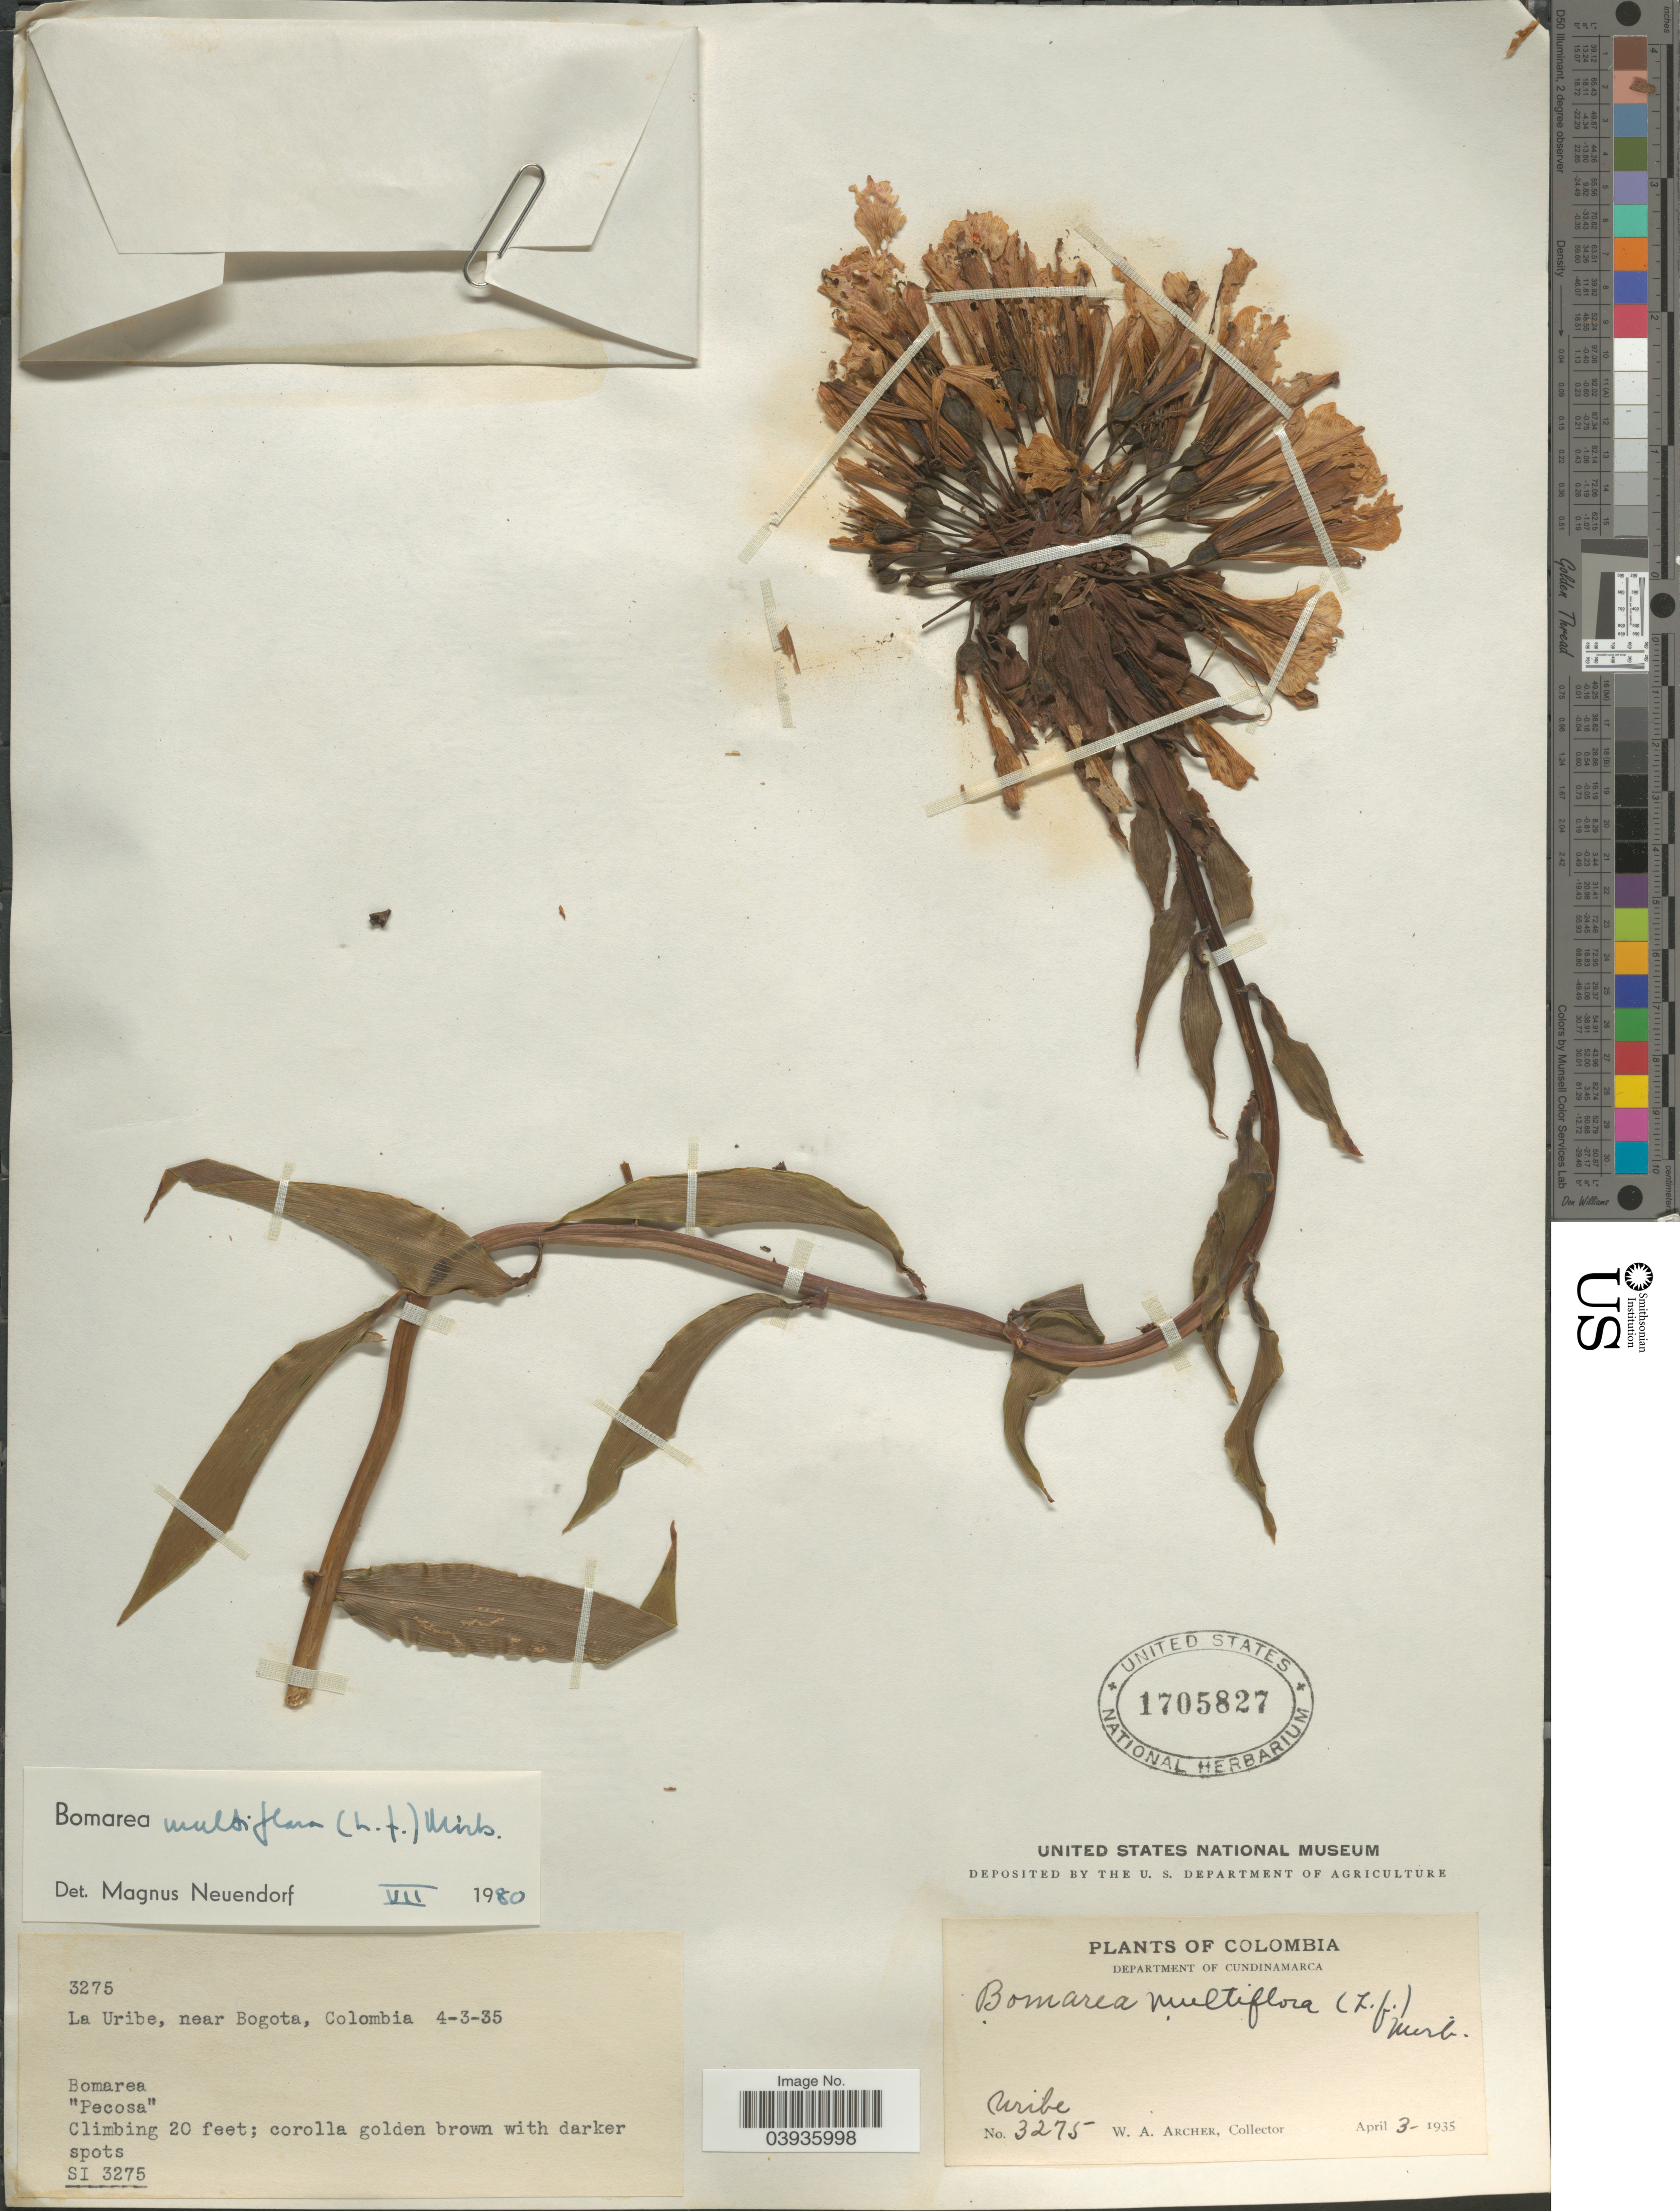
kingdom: Plantae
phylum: Tracheophyta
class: Liliopsida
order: Liliales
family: Alstroemeriaceae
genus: Bomarea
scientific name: Bomarea multiflora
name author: (L. f.) Mirb.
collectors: W. Archer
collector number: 3275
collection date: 1935-04-03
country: Colombia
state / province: Cundinamarca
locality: Department of Cundinamarca. La Uribe, near Bogota.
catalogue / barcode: US 1705827